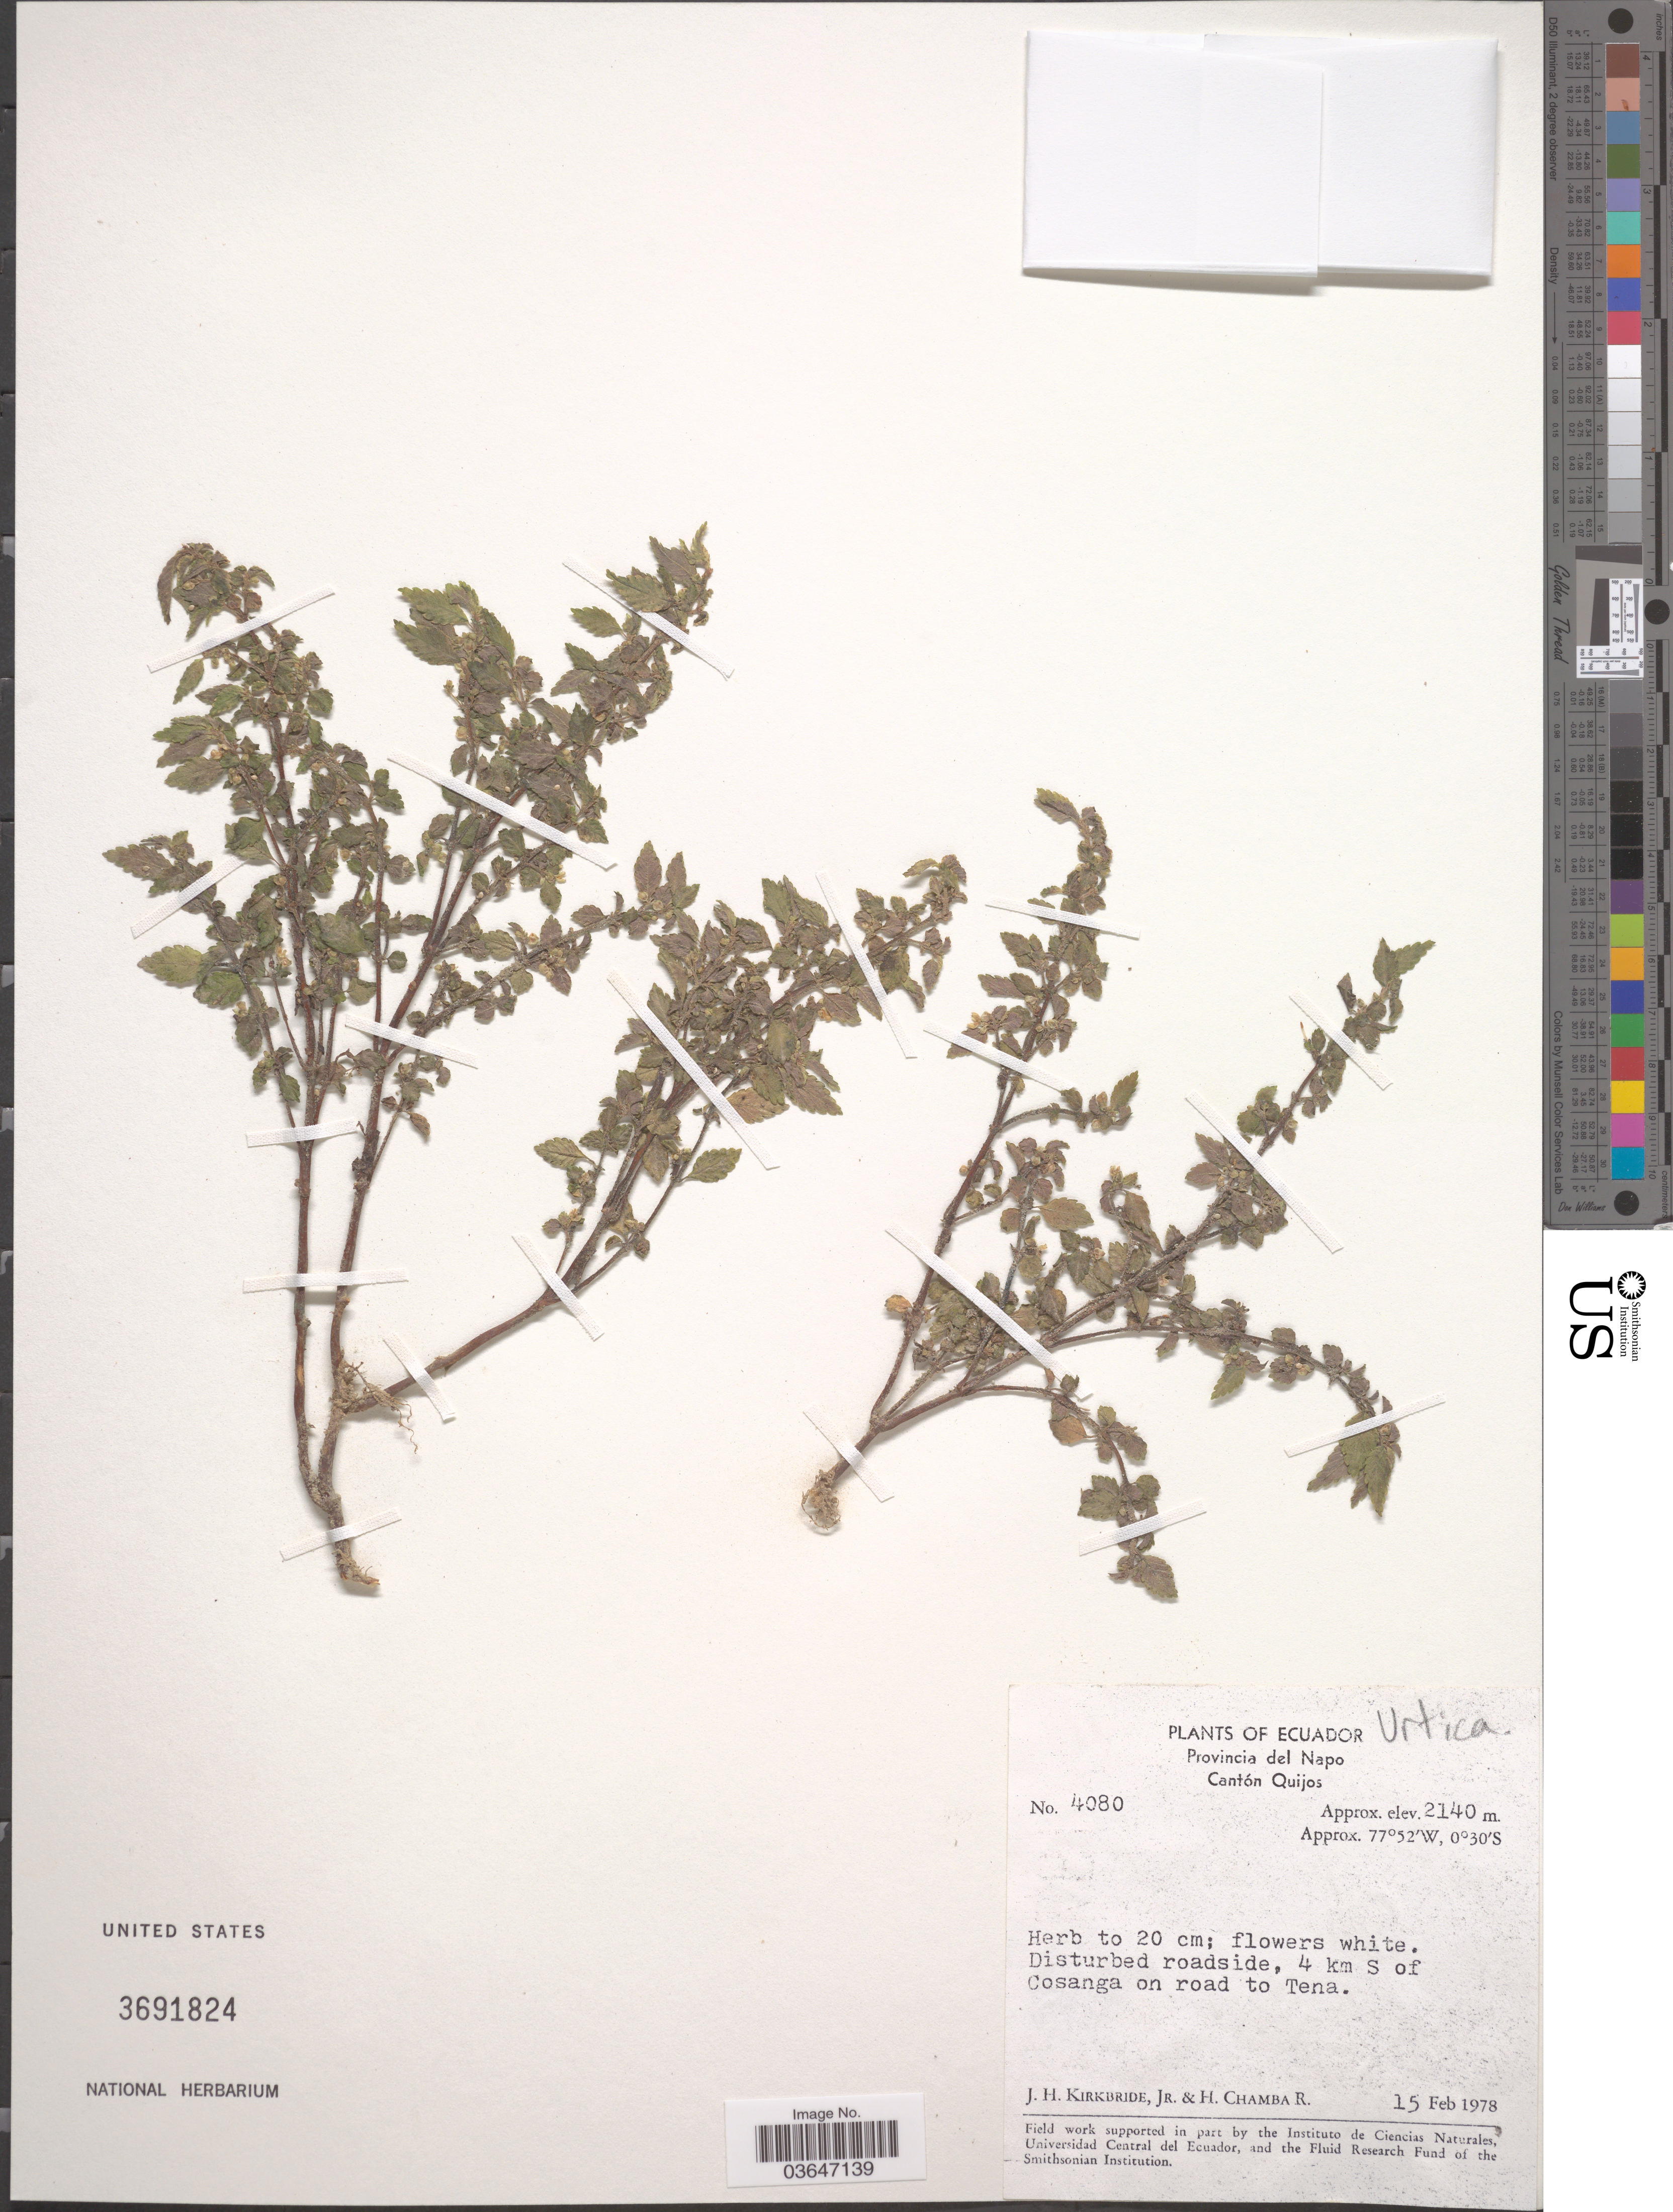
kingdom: Plantae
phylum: Tracheophyta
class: Magnoliopsida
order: Proteales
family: Proteaceae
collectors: J. H. Kirkbride & H. Chamba R.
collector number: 4080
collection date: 1978-02-15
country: Ecuador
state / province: Napo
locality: Cantón Quijos. 4 km S of Cosanga on road to Tena.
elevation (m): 2140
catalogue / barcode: US 3691824